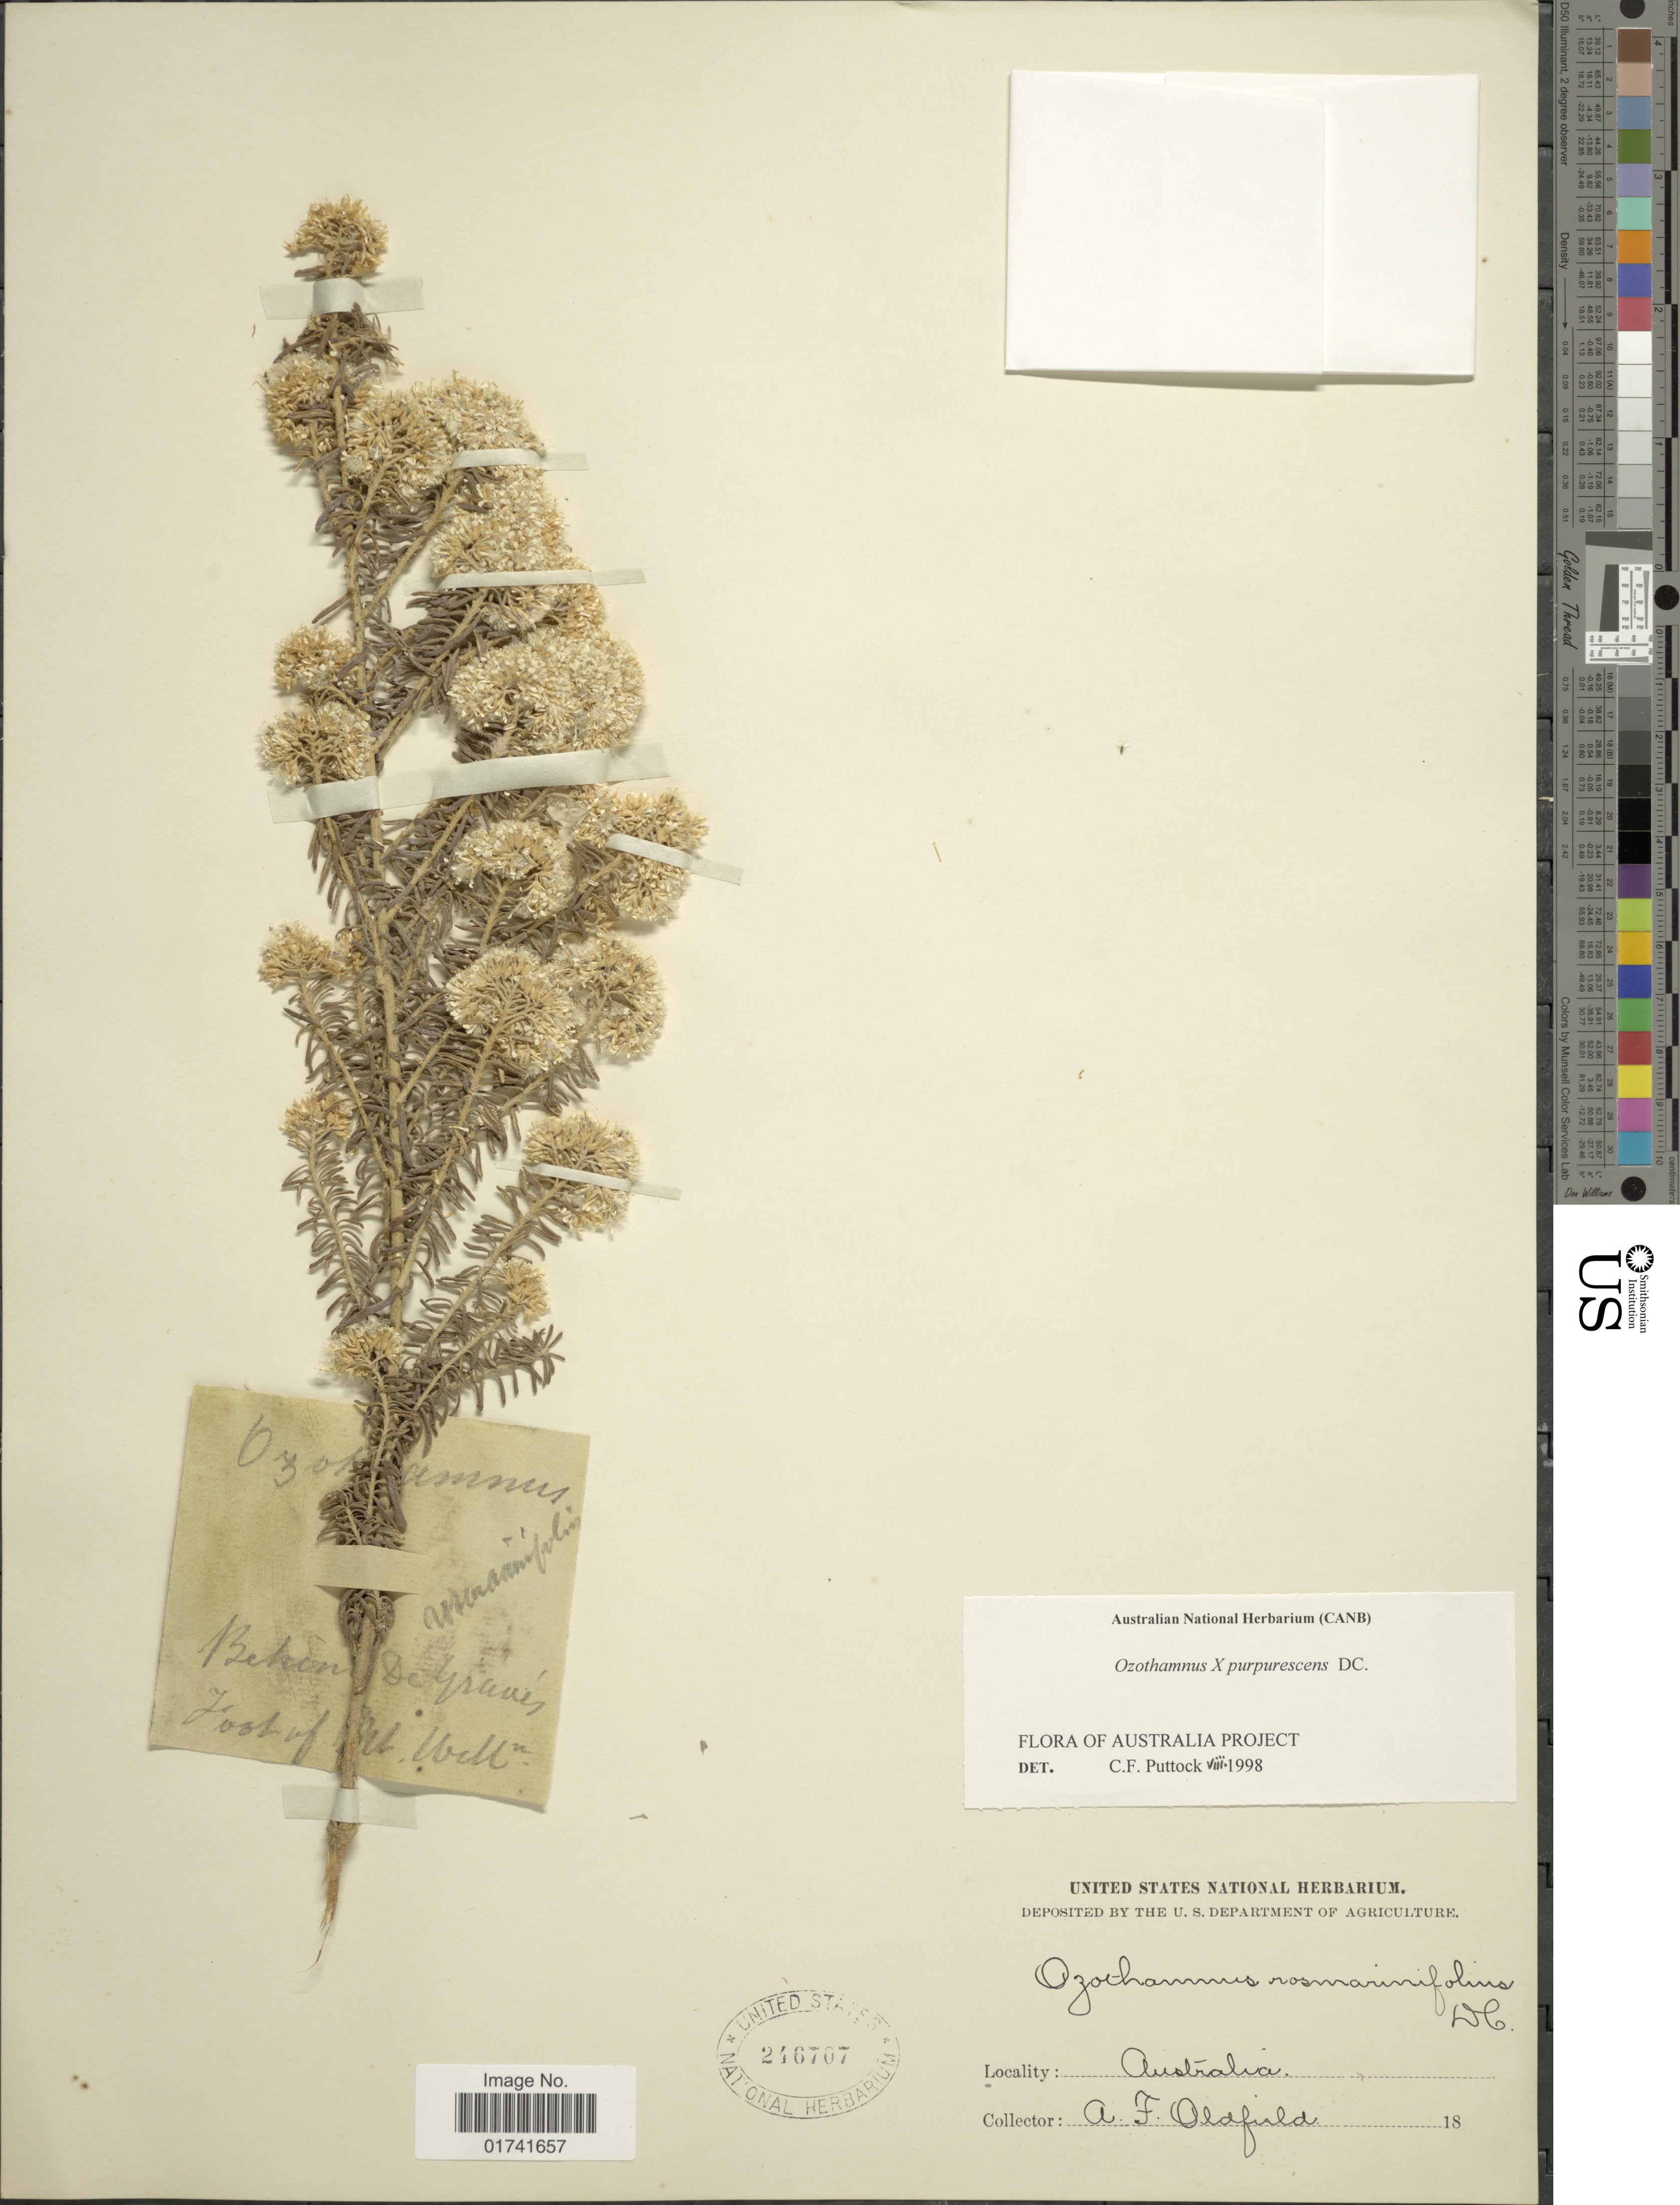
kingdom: Plantae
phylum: Tracheophyta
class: Magnoliopsida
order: Asterales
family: Asteraceae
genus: Ozothamnus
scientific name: Ozothamnus purpurascens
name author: DC.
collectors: A. Oldfield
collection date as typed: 18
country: Australia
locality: Bekin De Grane's, Foot of Mt. Well. [Wellington]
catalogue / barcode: US 246707